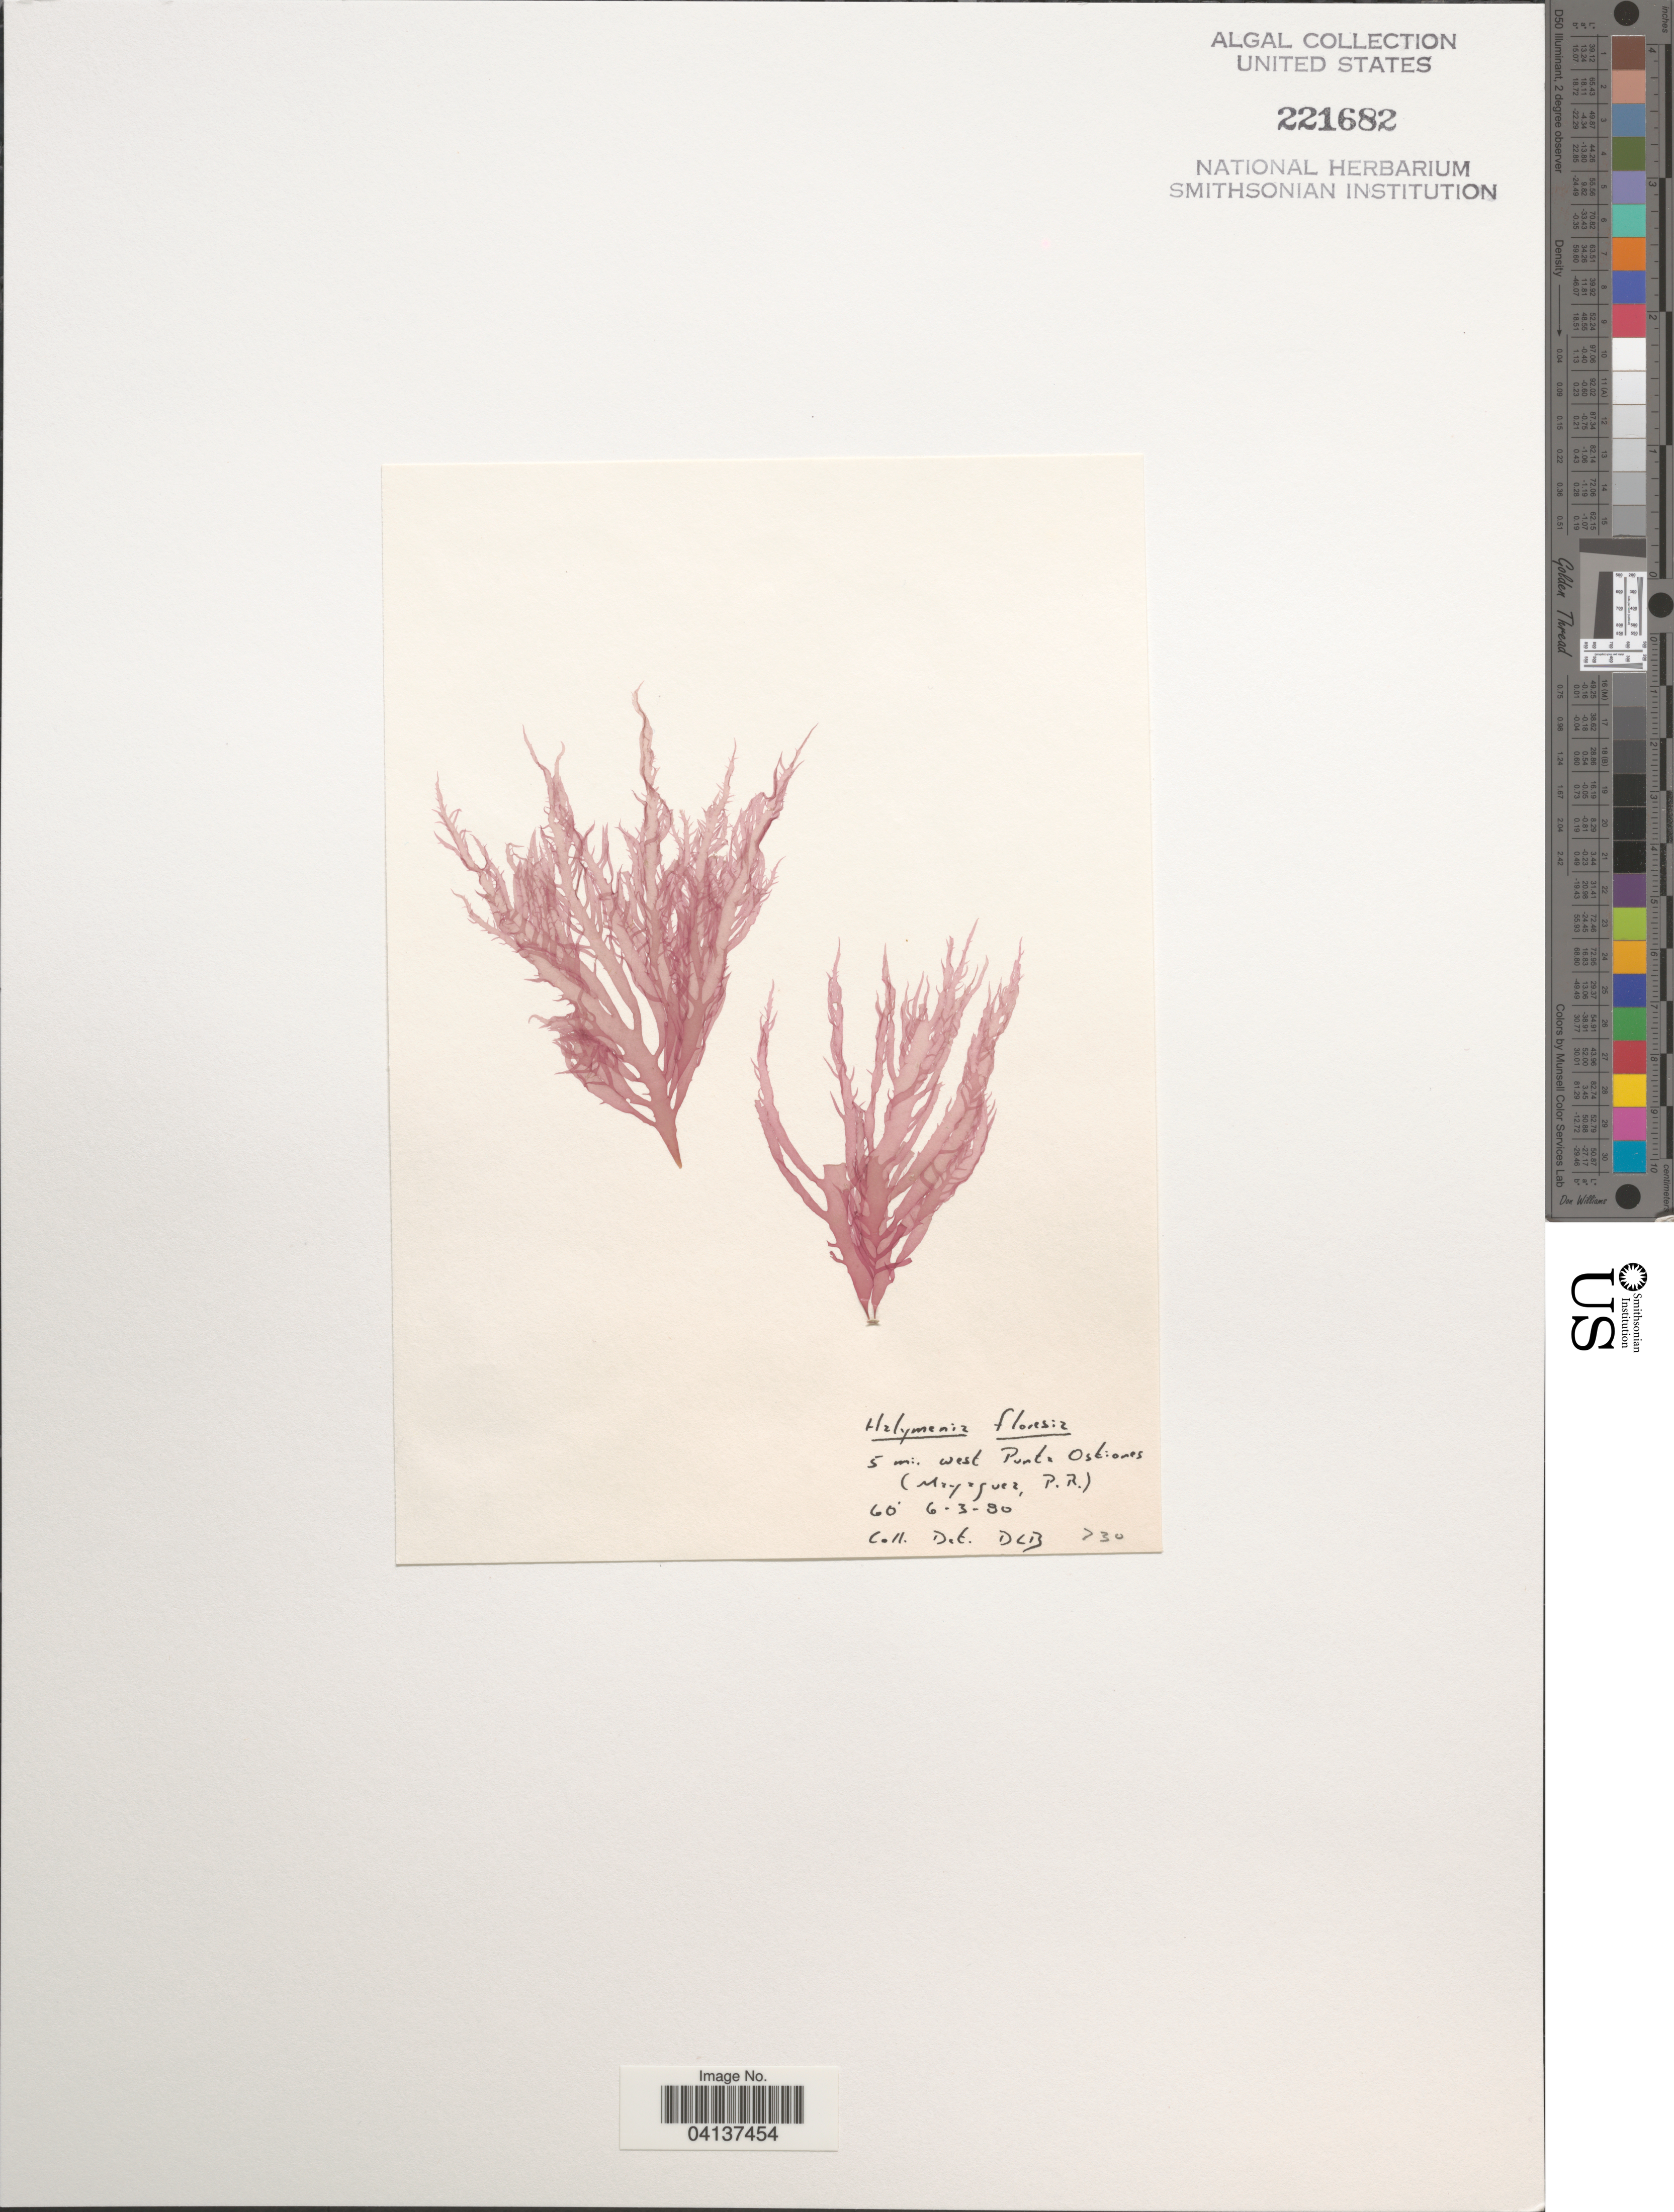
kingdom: Plantae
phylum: Rhodophyta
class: Florideophyceae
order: Halymeniales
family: Halymeniaceae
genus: Halymenia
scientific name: Halymenia floresii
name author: (Clemente) C. Agardh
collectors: D. L. B.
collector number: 730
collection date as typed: Transcribed d/m/y: 3/6/80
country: Puerto Rico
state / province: Mayagüez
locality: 5 mi west Punta Ostiones.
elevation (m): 18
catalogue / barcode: US 221682